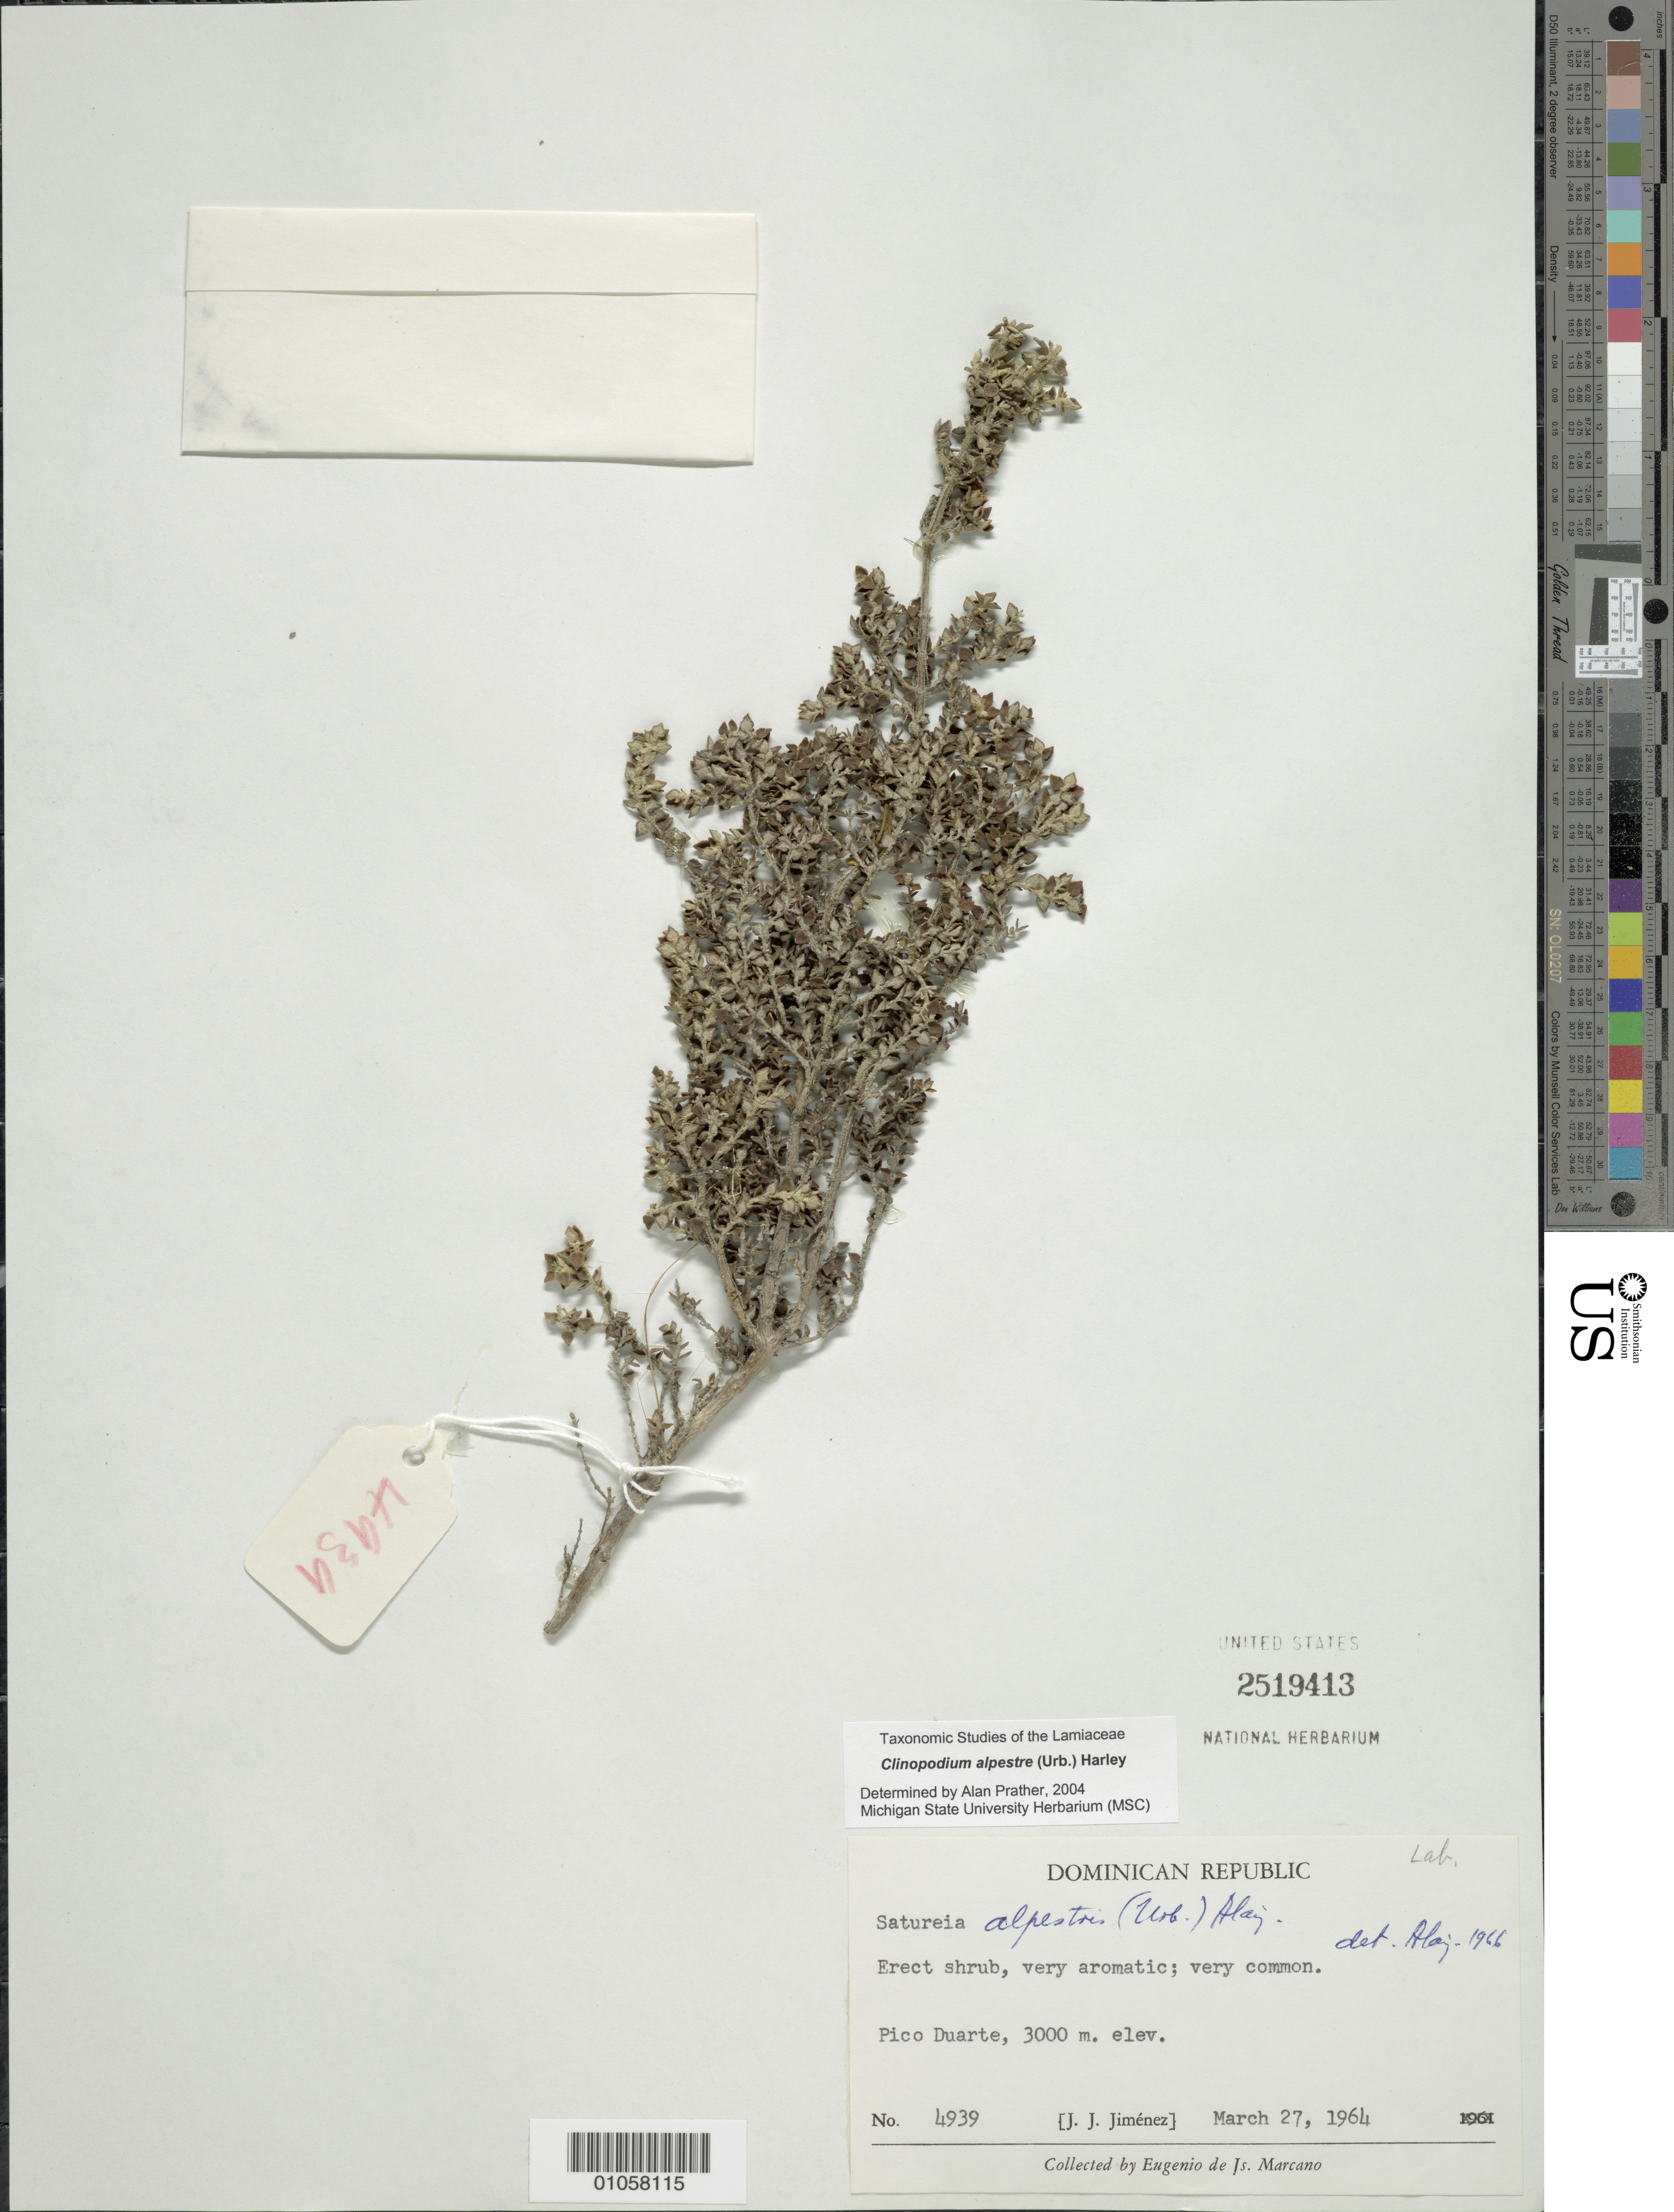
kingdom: Plantae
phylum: Tracheophyta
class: Magnoliopsida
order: Lamiales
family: Lamiaceae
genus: Clinopodium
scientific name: Clinopodium alpestre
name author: (Urb.) Harley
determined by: Prather, L. A.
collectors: E. J. Marcano F. & J. J. Jiménez Almonte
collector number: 4939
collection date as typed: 27 Mar 1964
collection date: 1964-03-27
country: Dominican Republic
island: Hispaniola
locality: Pico Duarte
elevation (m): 3000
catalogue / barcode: US 2519413